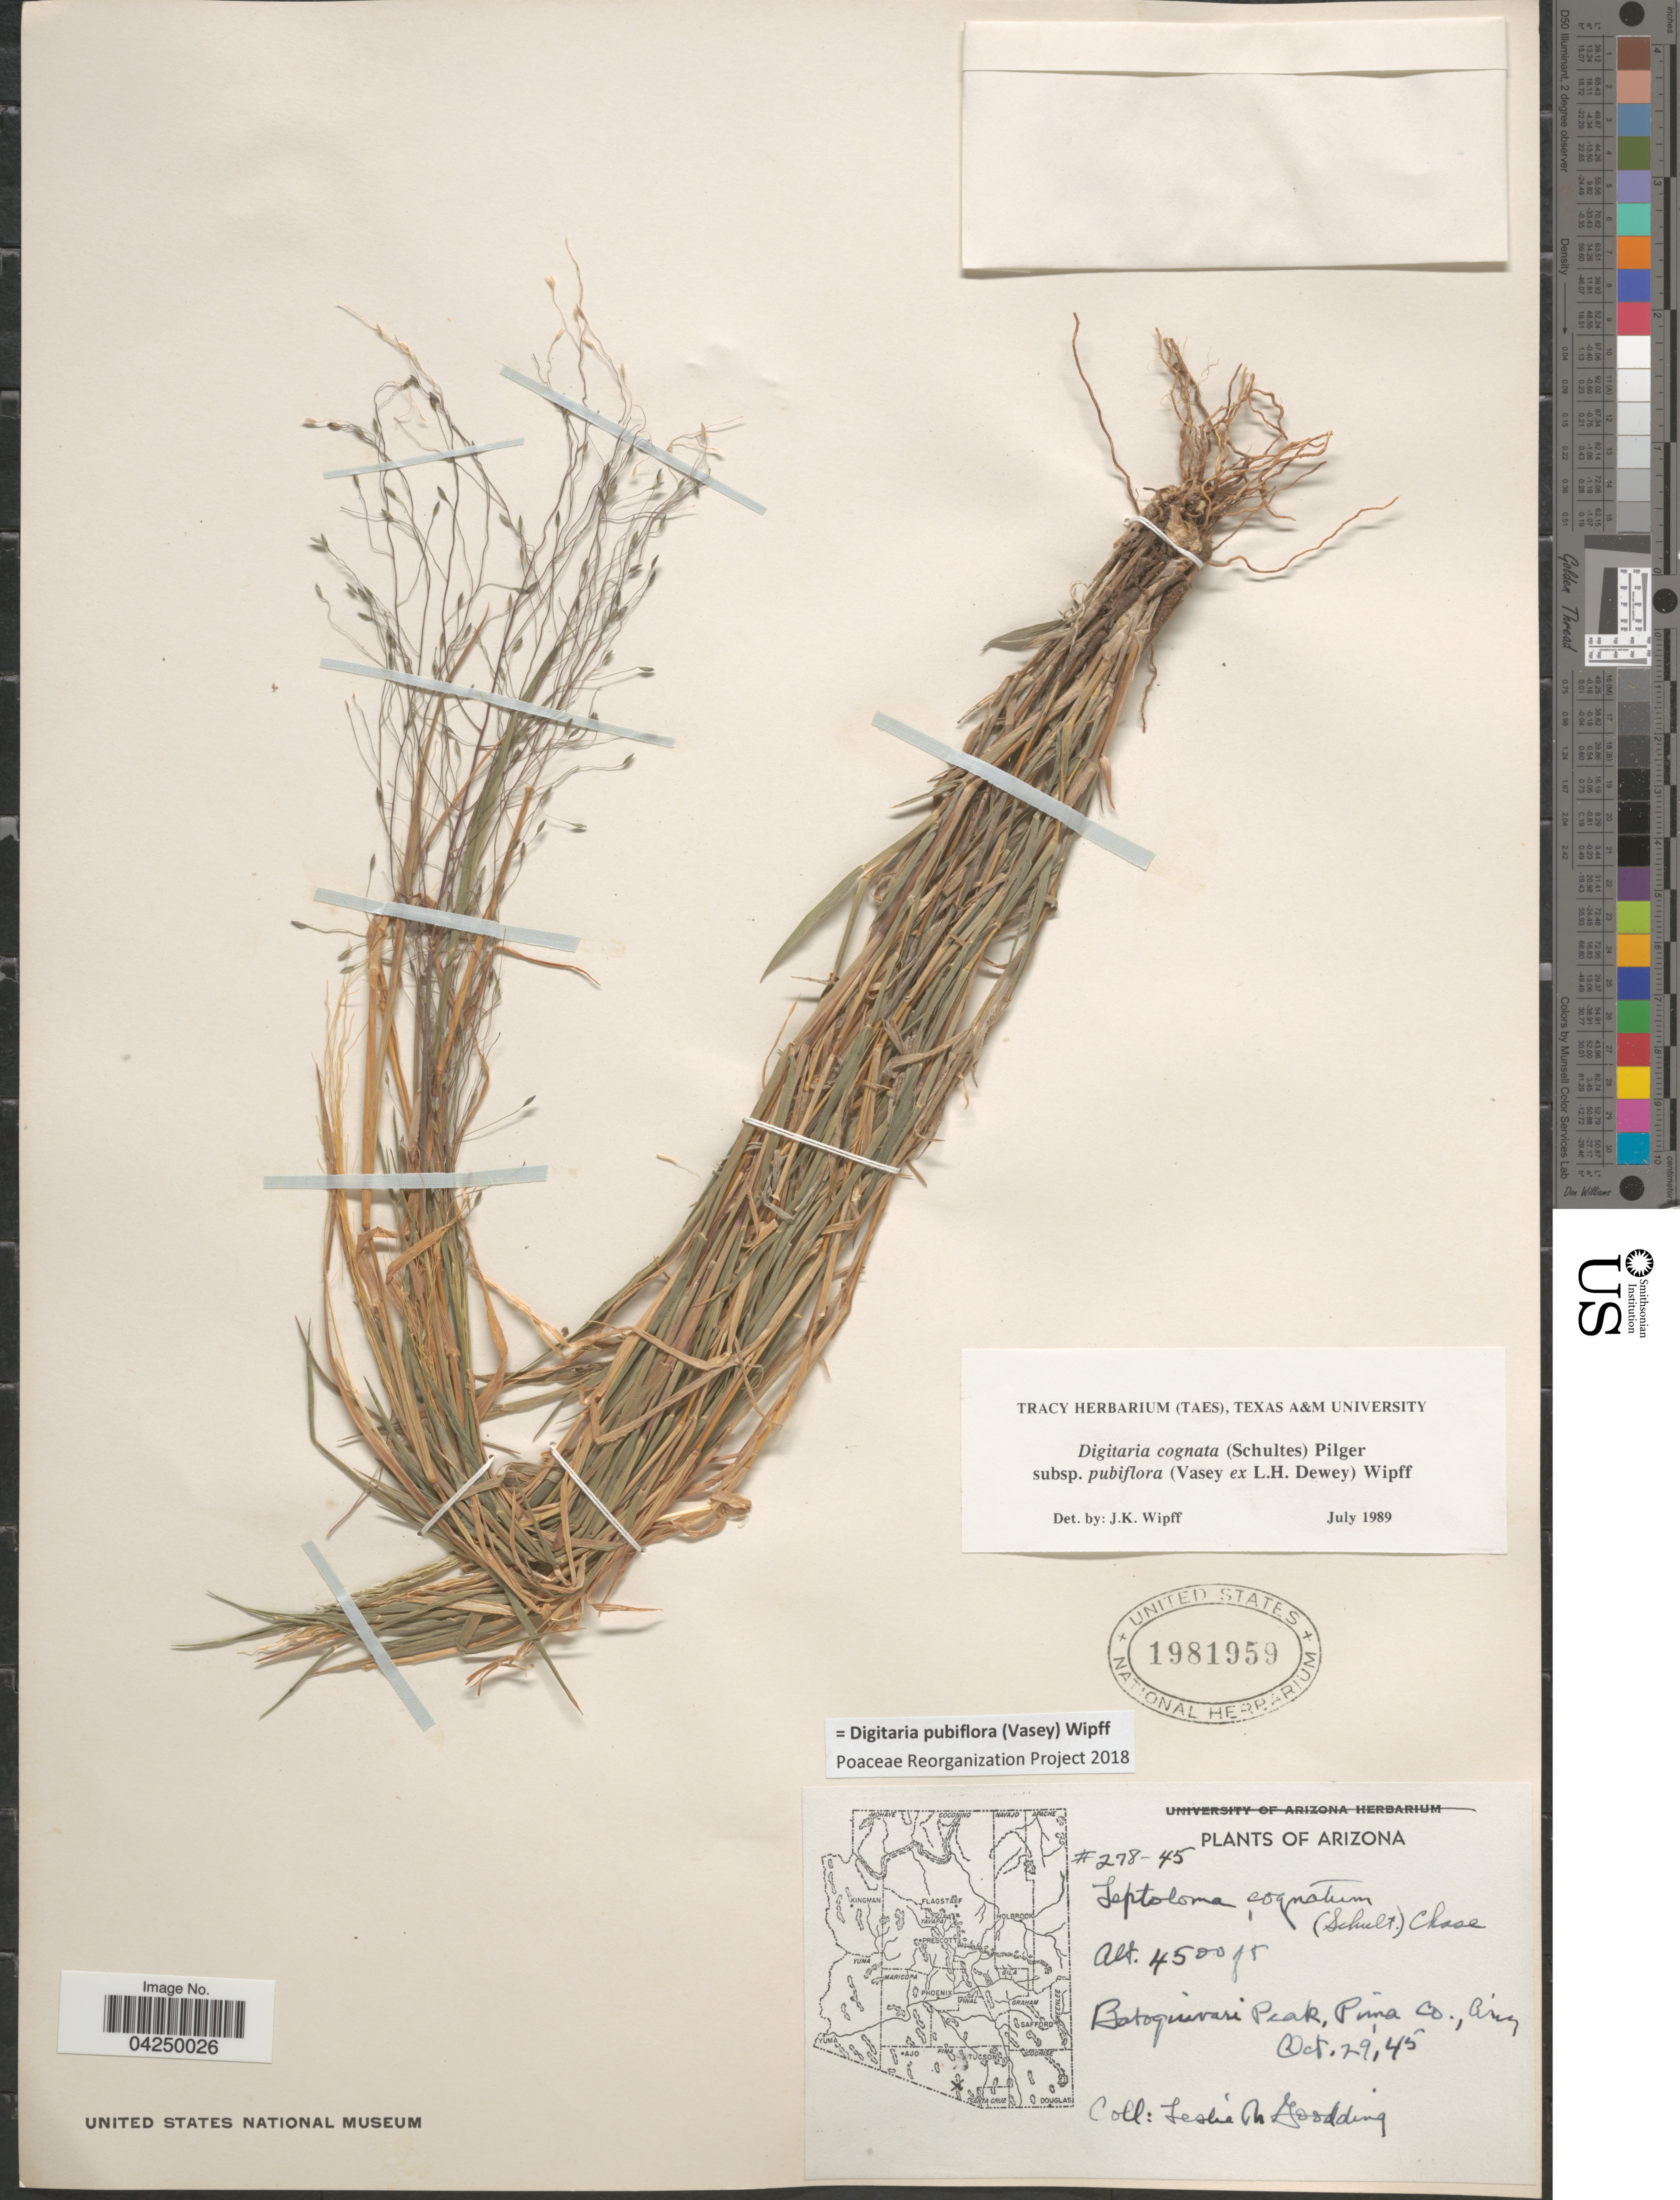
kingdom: Plantae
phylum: Tracheophyta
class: Liliopsida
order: Poales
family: Poaceae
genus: Digitaria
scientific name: Digitaria pubiflora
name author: (Vasey) Wipff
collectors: L. N. Goodding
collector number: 278-45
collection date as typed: Transcribed d/m/y: 29/10/45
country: United States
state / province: Arizona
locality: Batoquivari Peak, Pima Co.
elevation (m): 1372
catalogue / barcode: US 1981959